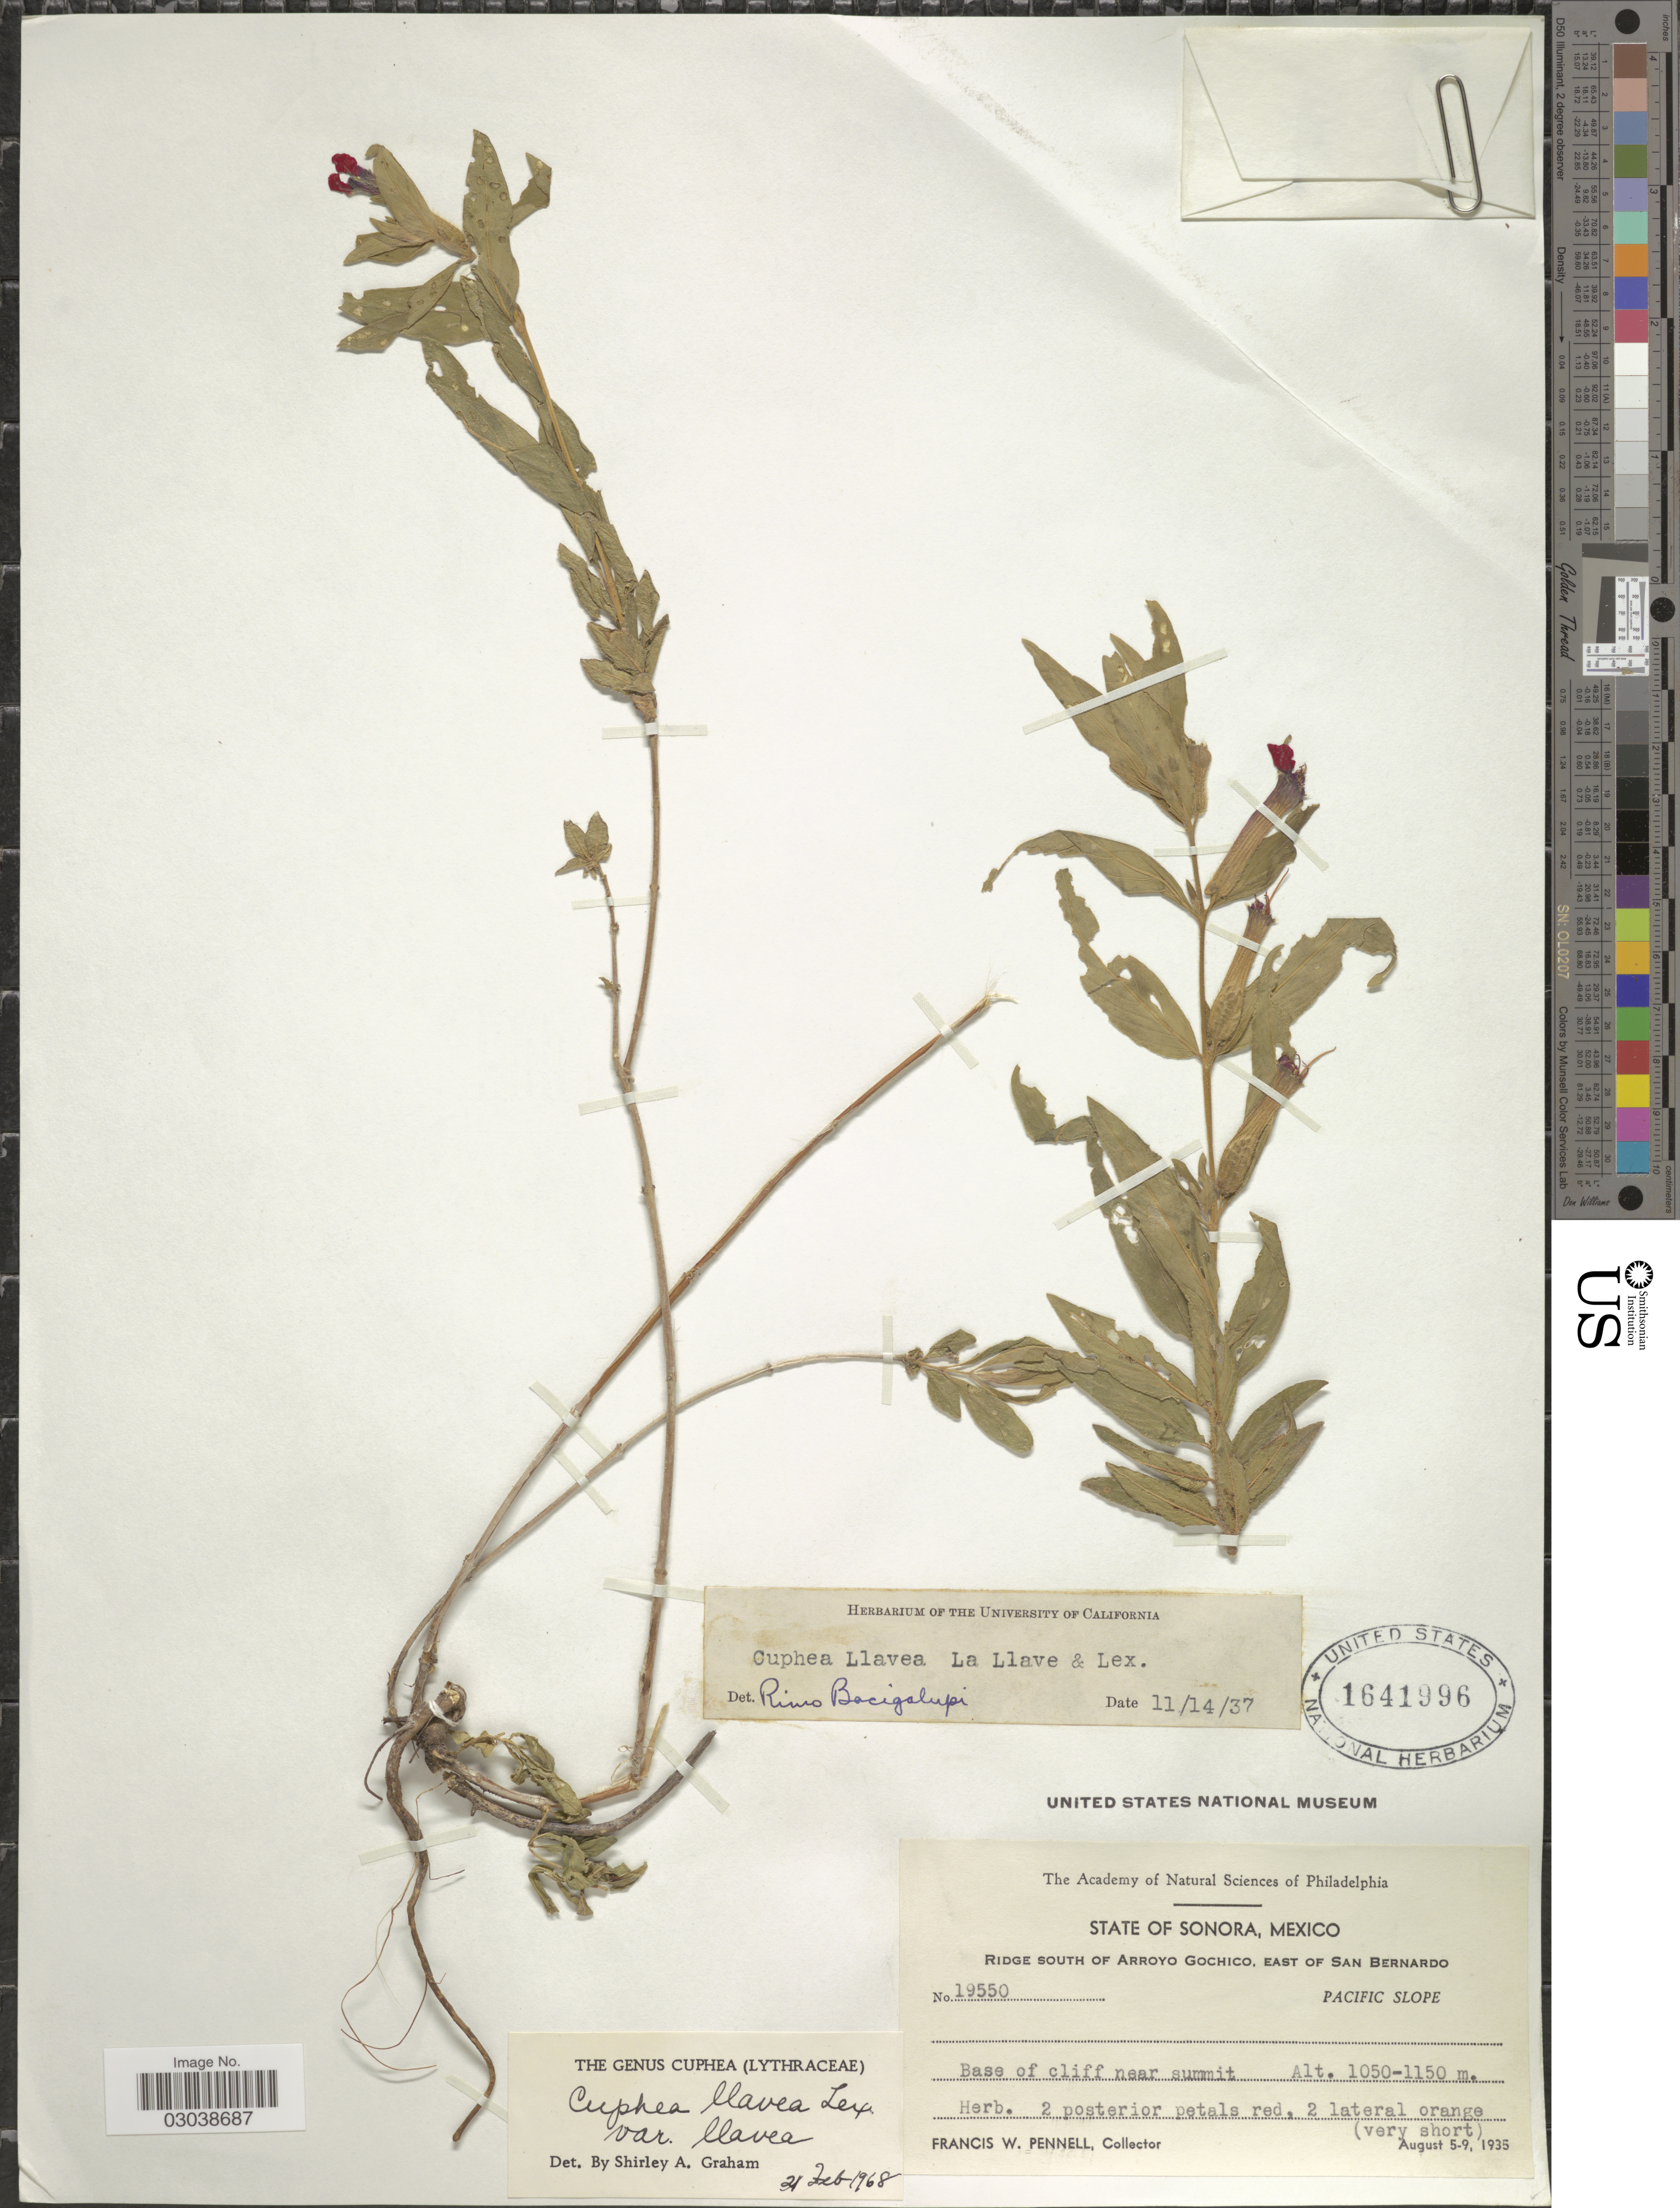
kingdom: Plantae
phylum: Tracheophyta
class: Magnoliopsida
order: Myrtales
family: Lythraceae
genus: Cuphea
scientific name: Cuphea llavea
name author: Lex.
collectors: F. W. Pennell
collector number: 19550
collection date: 1935-08-05/1935-08-09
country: Mexico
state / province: Sonora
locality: Ridge South of Arroyo Gochico, East of San Bernardo, Pacific Slopes, Base of cliff near summit.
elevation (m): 1050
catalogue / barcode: US 1641996